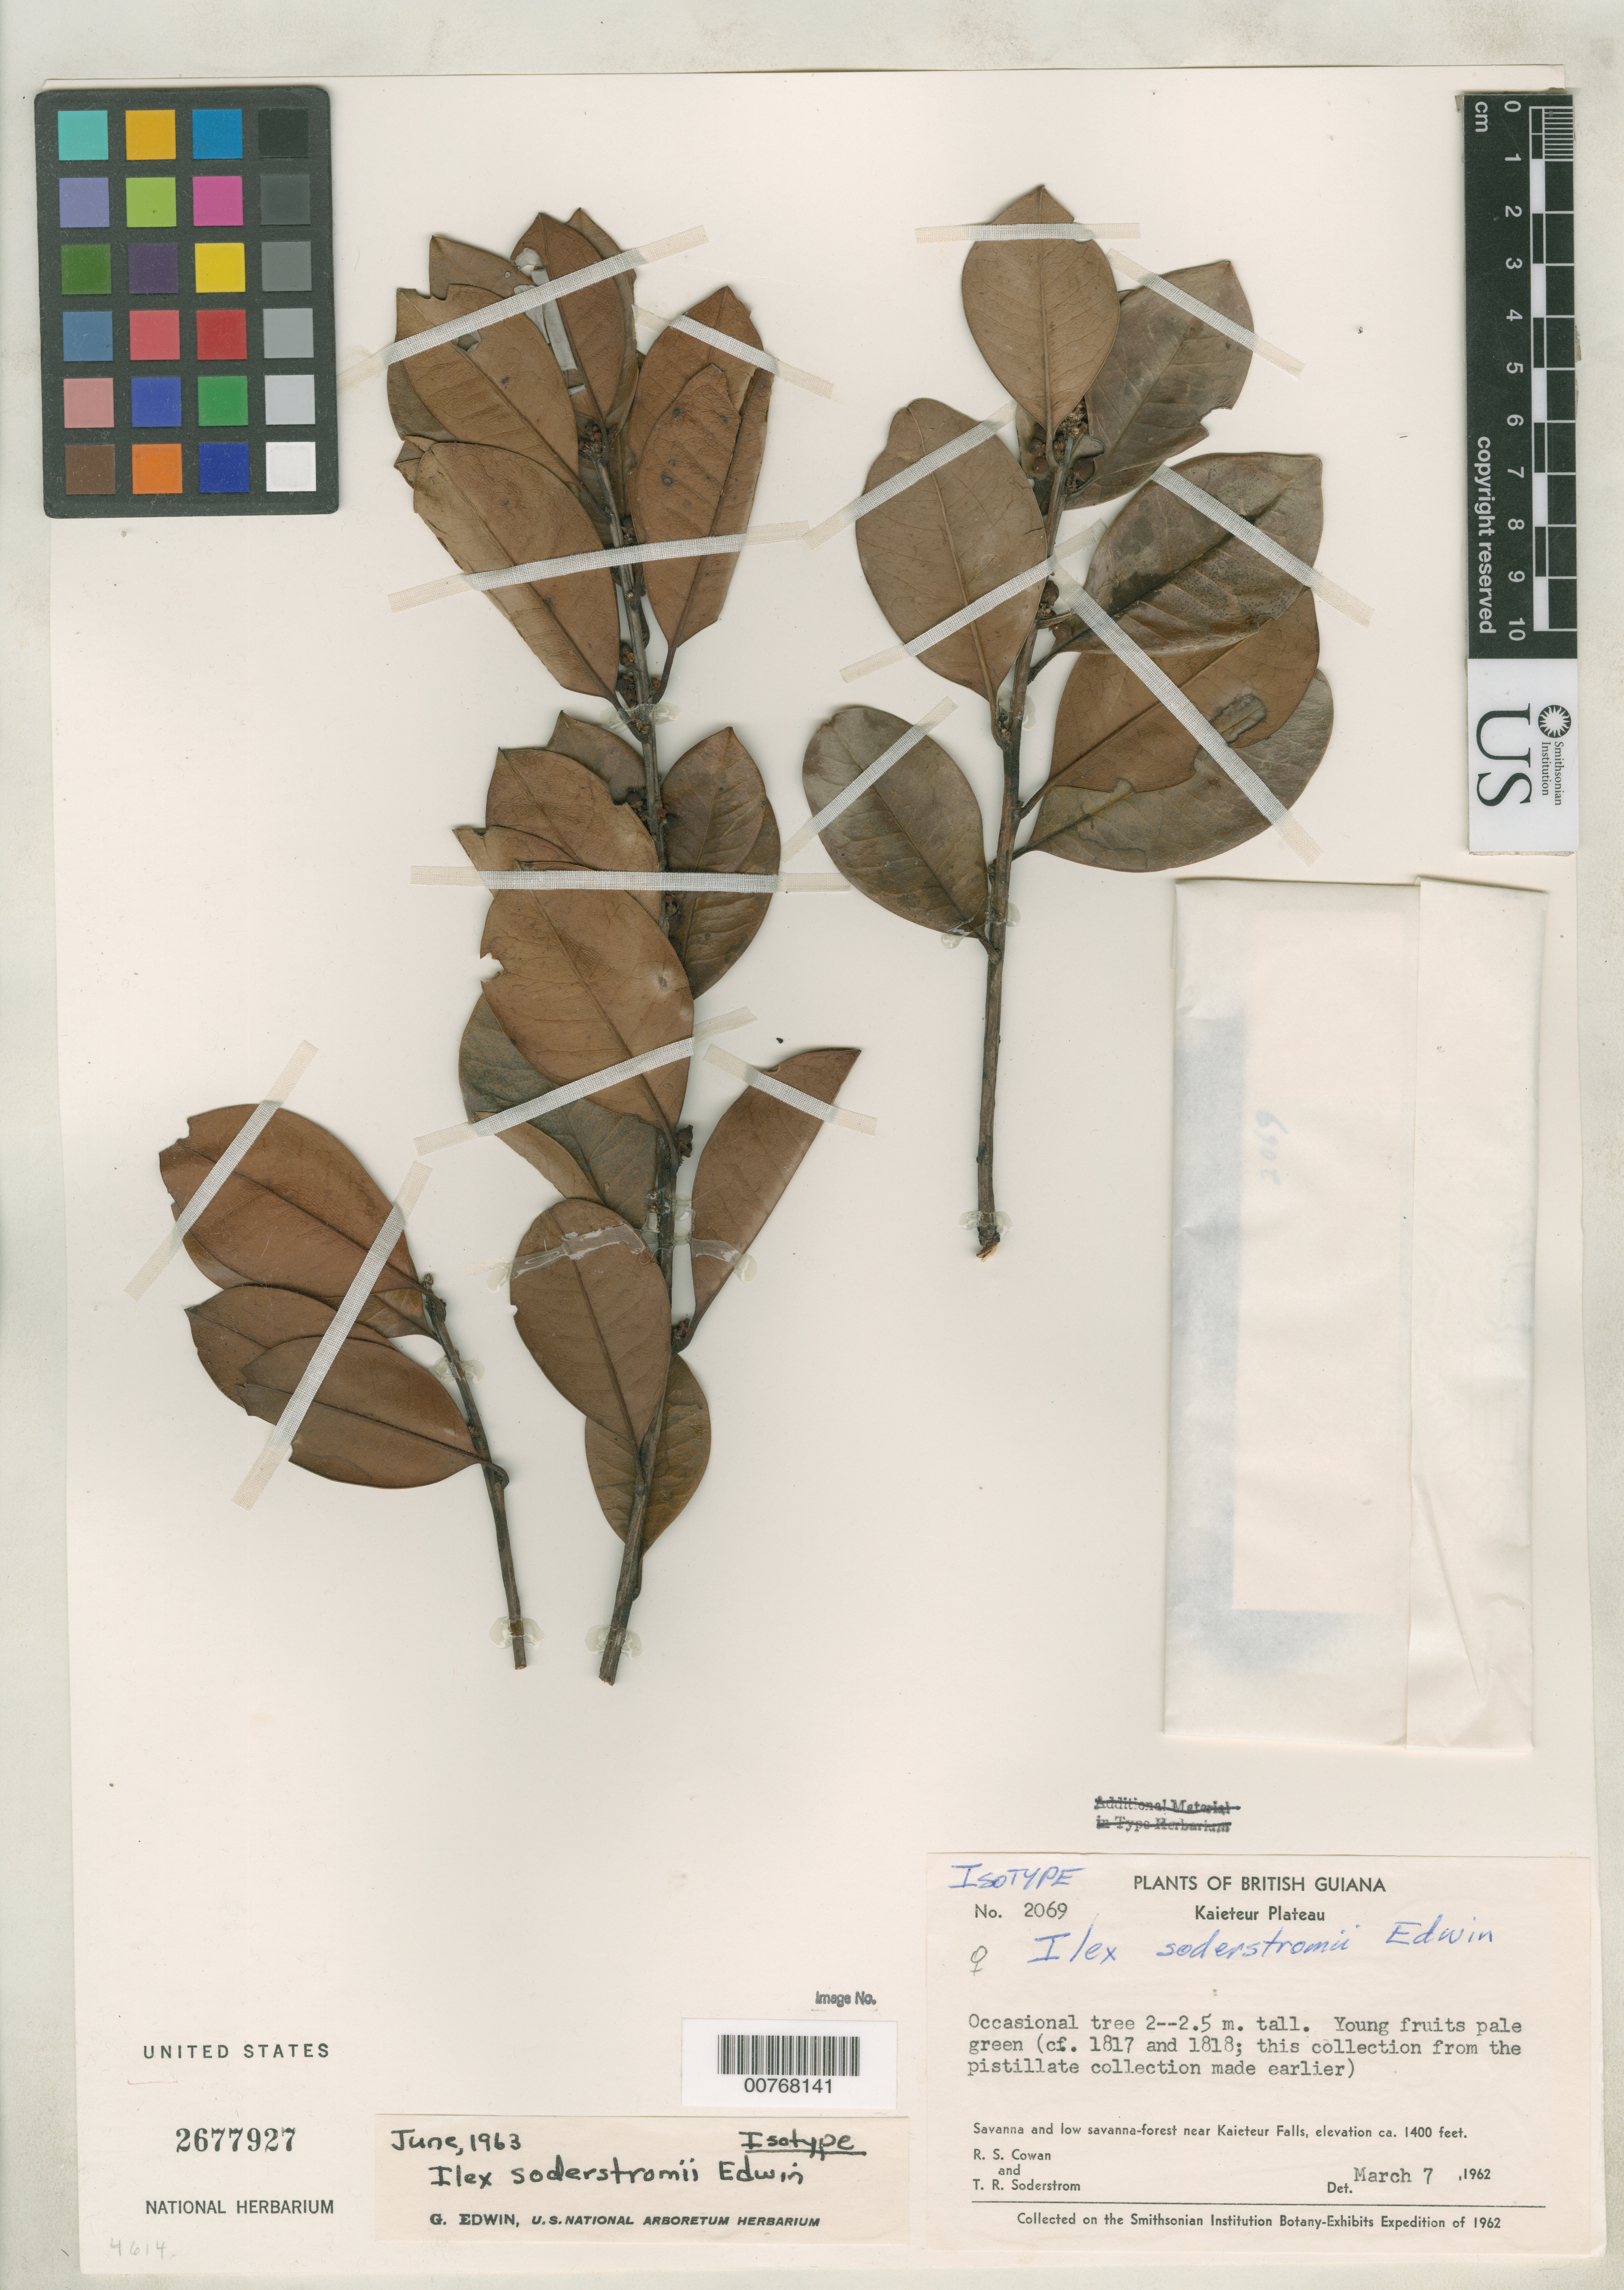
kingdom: Plantae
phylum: Tracheophyta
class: Magnoliopsida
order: Aquifoliales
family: Aquifoliaceae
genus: Ilex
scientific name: Ilex soderstromii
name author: Edwin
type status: Isotype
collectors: R. S. Cowan & T. R. Soderstrom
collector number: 2069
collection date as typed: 07 Mar 1962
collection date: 1962-03-07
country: Guyana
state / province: Potaro-Siparuni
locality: British Guiana, Kaieteur Plateau, savanna and low savanna-forest near Kaieteur Falls.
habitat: Savanna and low savanna-forest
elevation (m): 427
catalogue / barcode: US 2677927